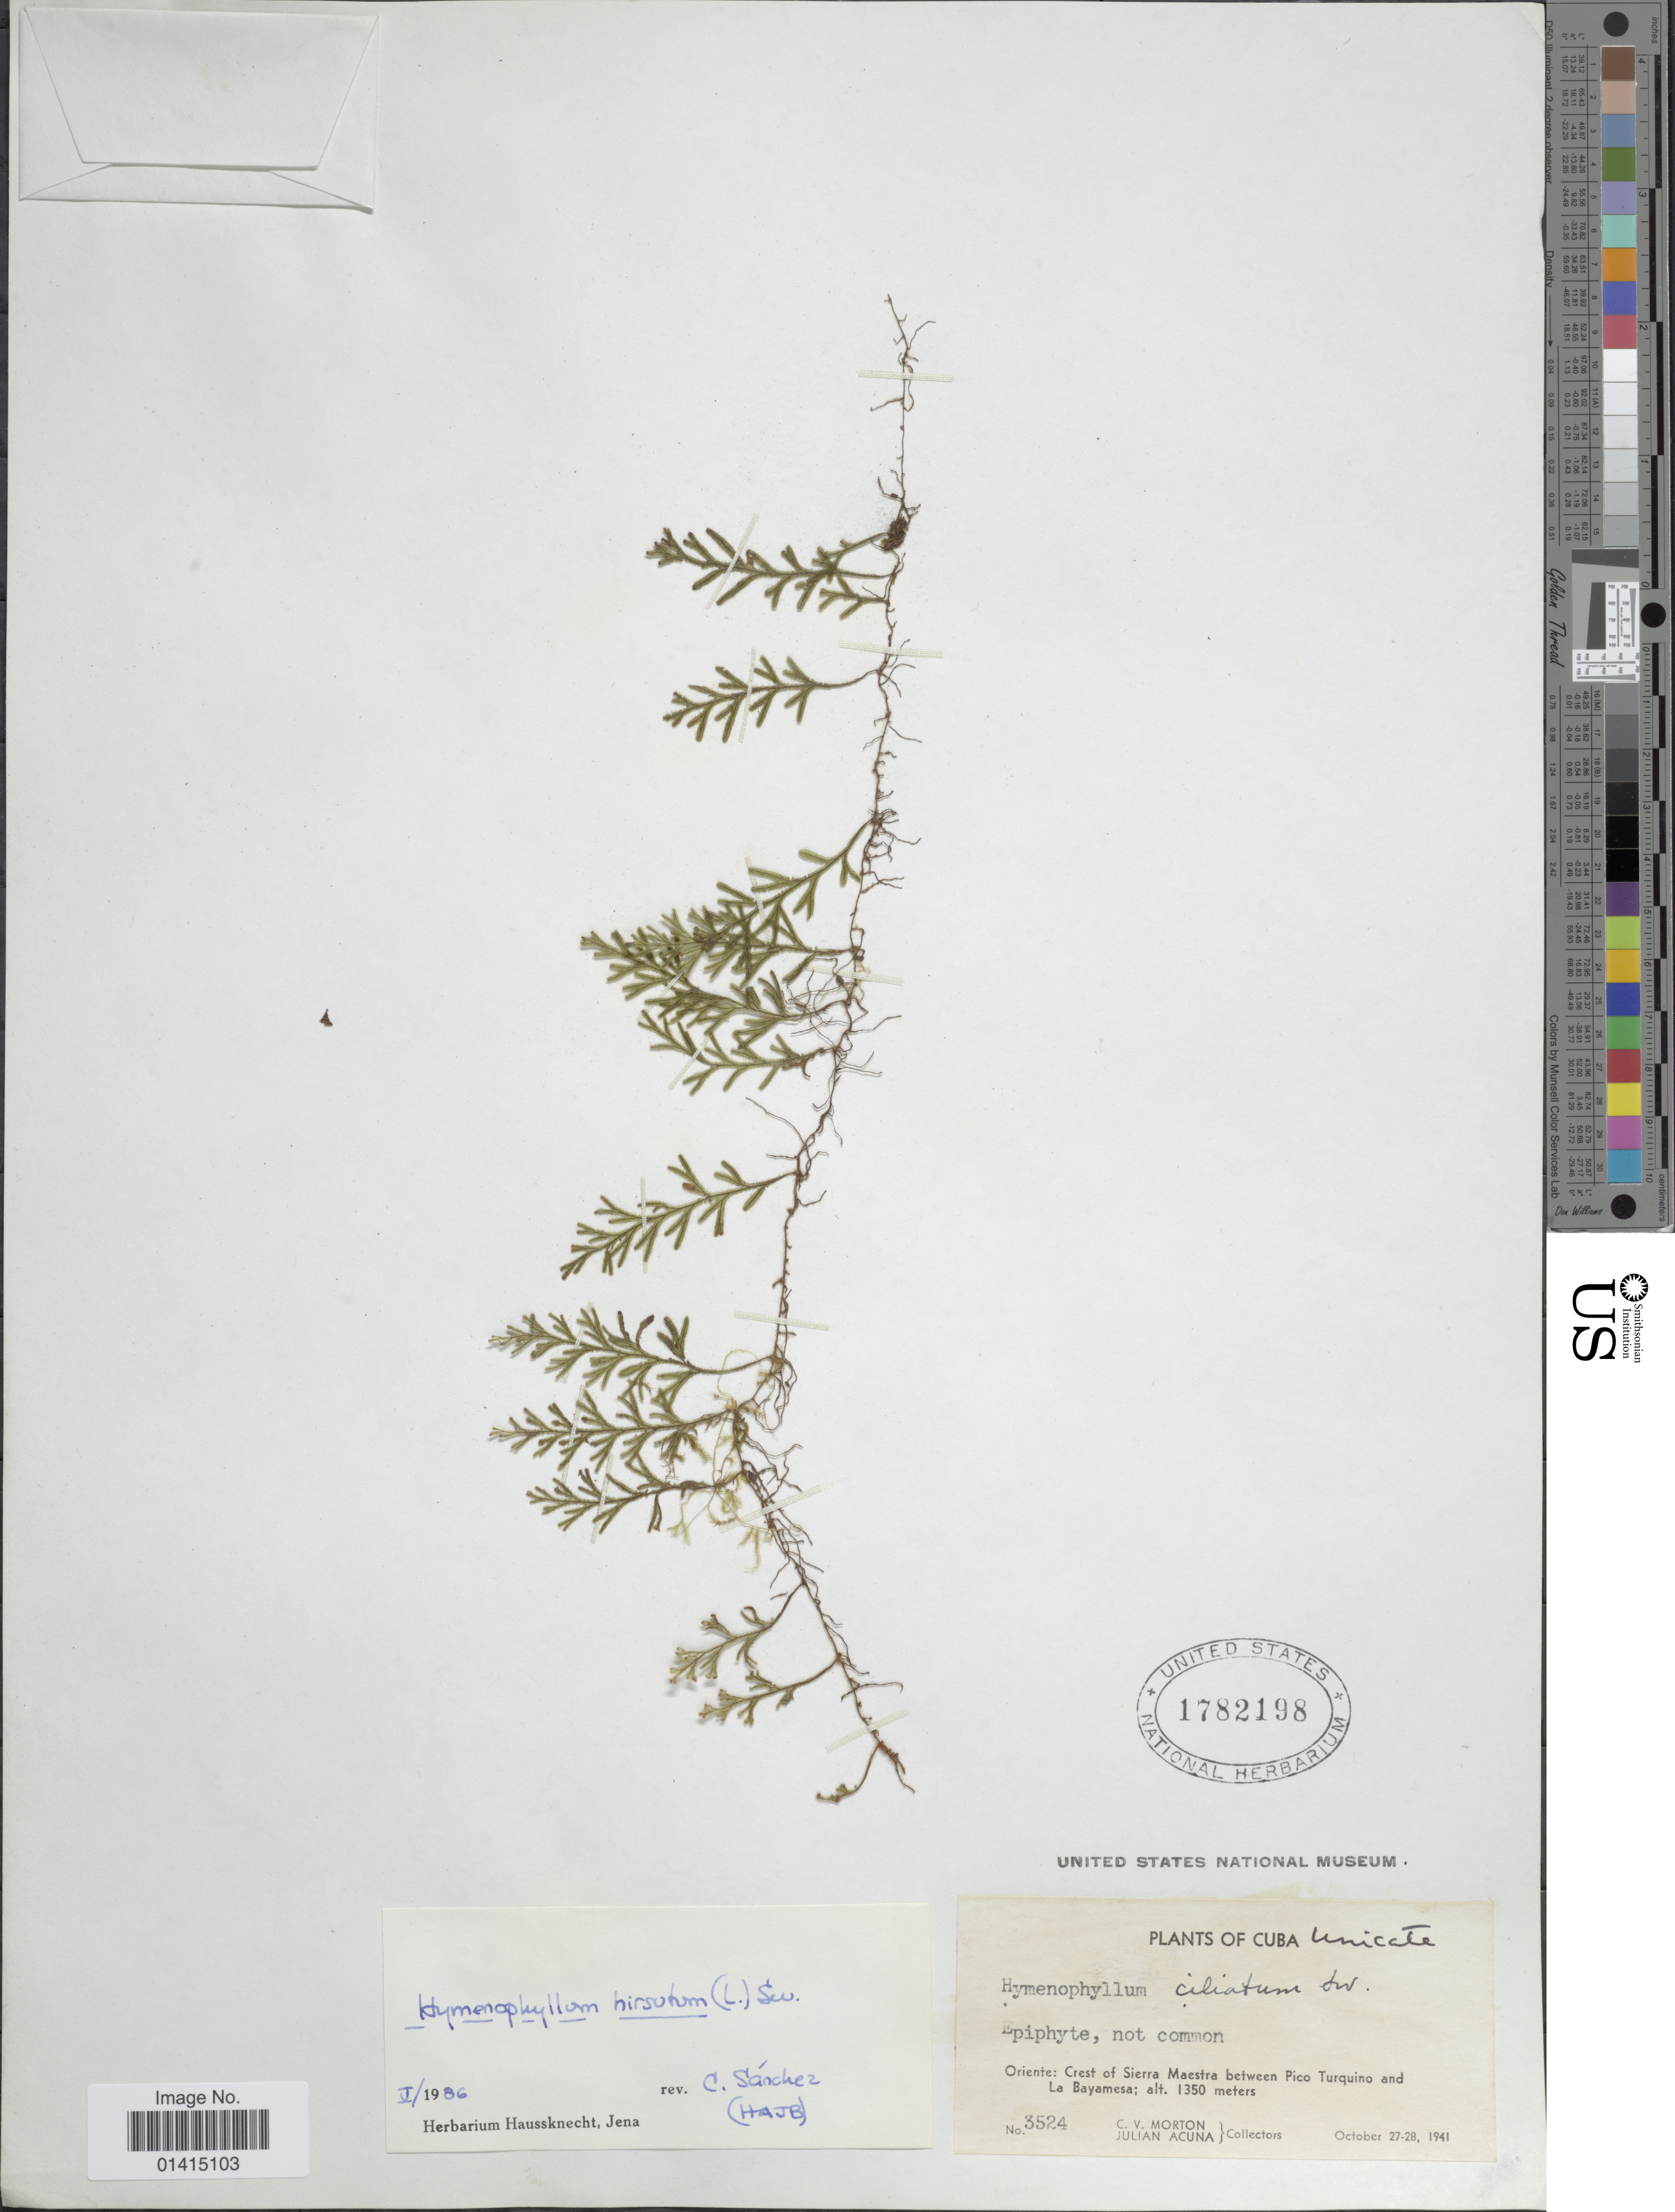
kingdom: Plantae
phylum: Tracheophyta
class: Polypodiopsida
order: Hymenophyllales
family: Hymenophyllaceae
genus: Hymenophyllum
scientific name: Hymenophyllum hirsutum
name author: (L.) Sw.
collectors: C. V. Morton & J. B. Acuña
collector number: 3524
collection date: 1941-10-27/1941-10-28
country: Cuba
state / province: Oriente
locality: Oriente: Crest of Sierra Maestra between Pico Turquino and La Bayamesa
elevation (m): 1350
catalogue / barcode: US 1782198